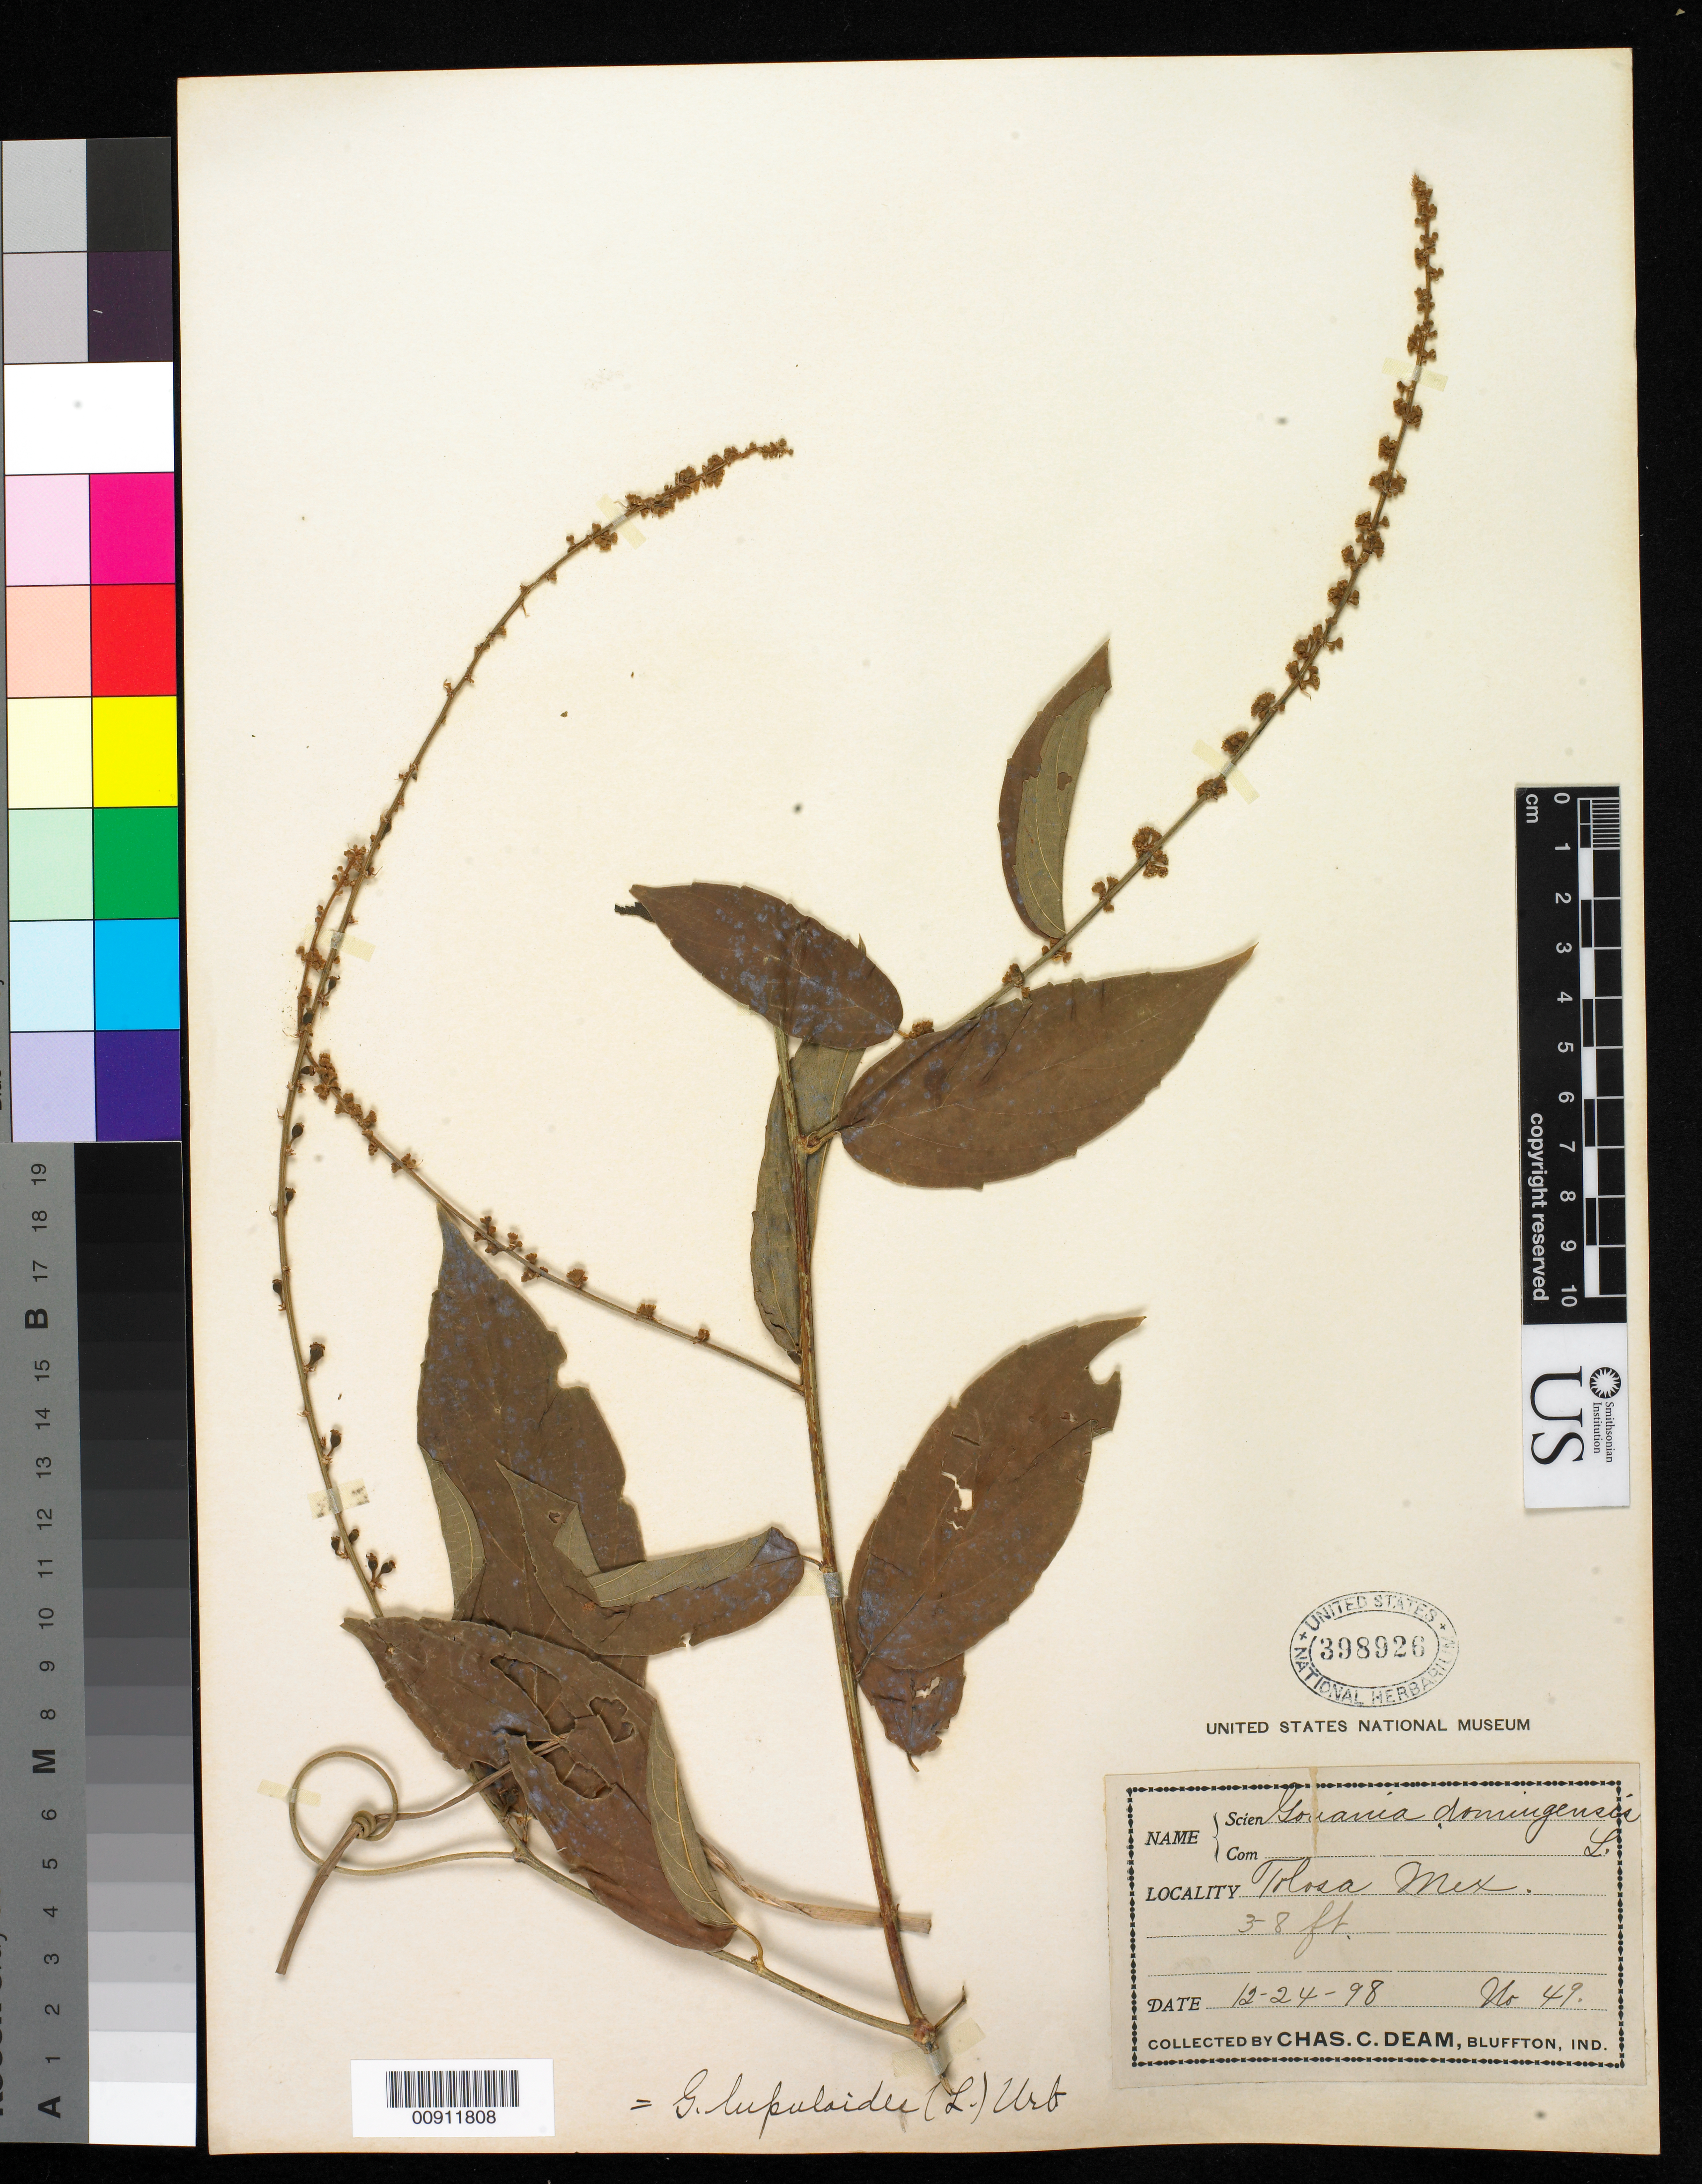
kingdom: Plantae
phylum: Tracheophyta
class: Magnoliopsida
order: Rosales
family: Rhamnaceae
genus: Gouania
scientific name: Gouania lupuloides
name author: (L.) Urb.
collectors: C. C. Deam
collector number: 49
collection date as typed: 24 Dec 1898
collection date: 1898-12-24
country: Mexico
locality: Tolosa, Mexico.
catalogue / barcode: US 398926